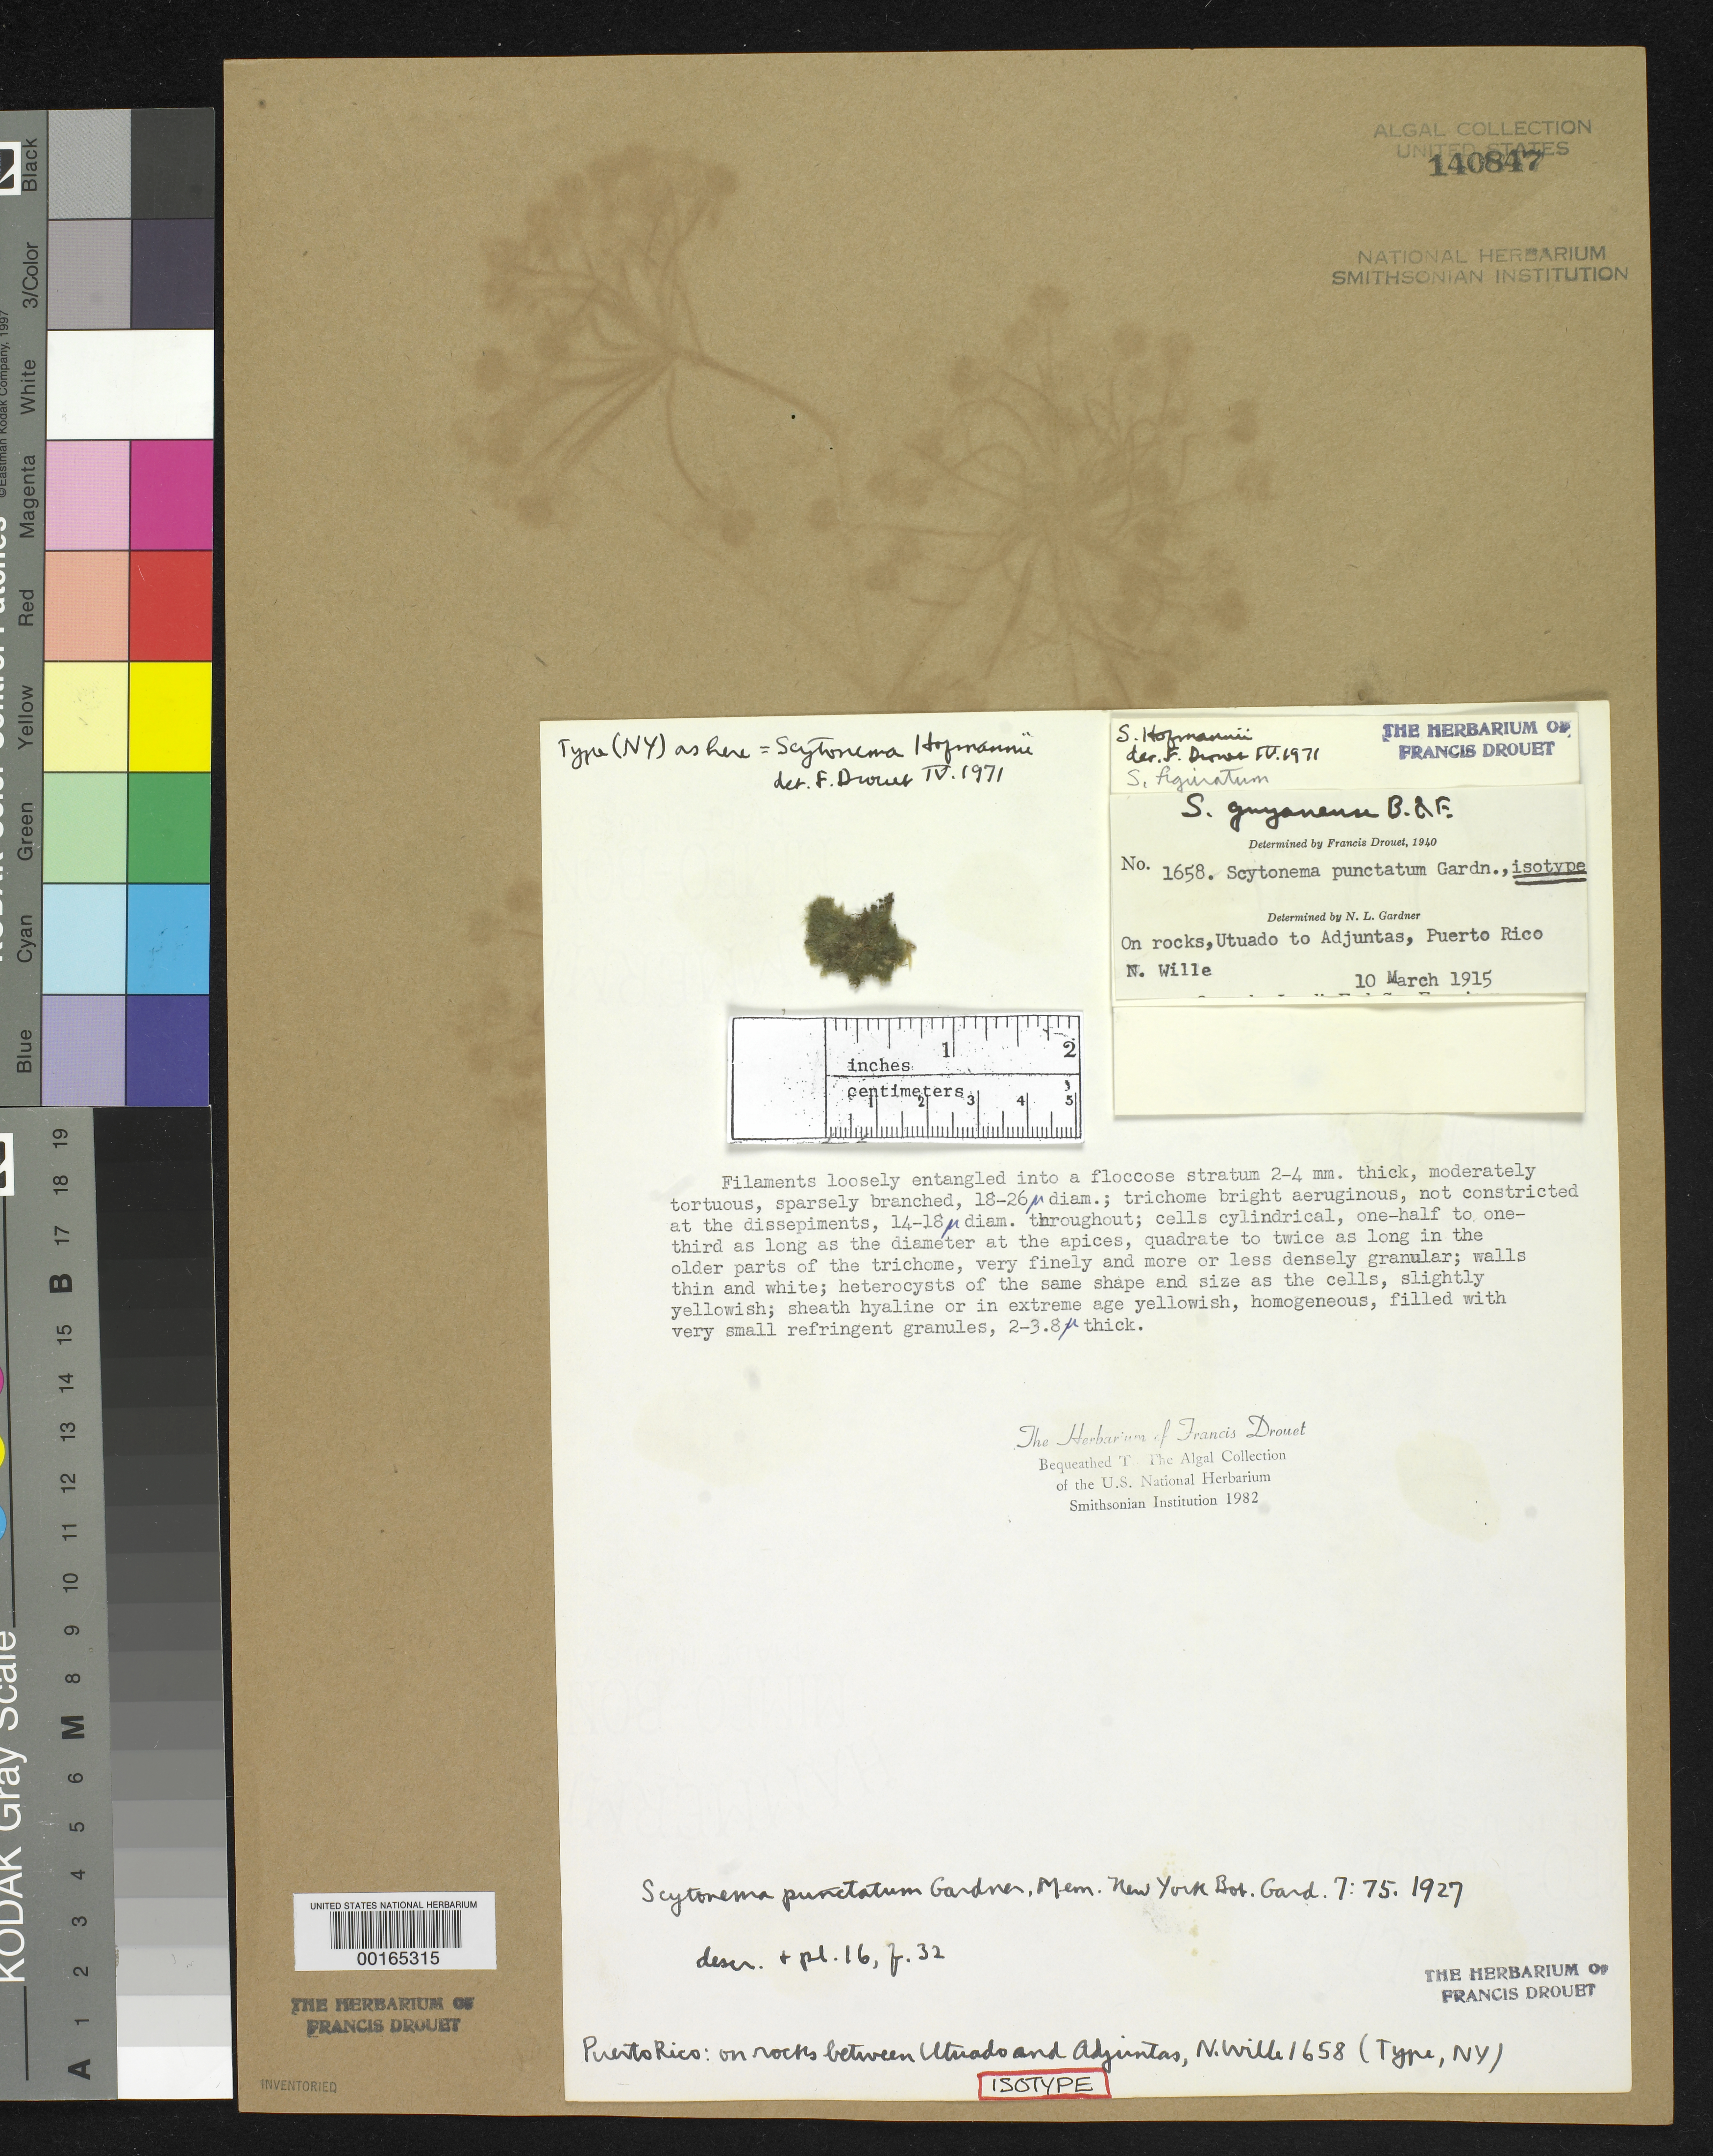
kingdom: Bacteria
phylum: Cyanobacteria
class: Cyanobacteriia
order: Cyanobacteriales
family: Scytonemataceae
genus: Scytonema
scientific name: Scytonema punctatum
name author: N.L. Gardner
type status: Isotype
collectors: N. Wille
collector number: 1658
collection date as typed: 10 Mar 1915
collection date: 1915-03-10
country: Puerto Rico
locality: Between Arecibo and Utuado.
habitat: On rocks.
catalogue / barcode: US 140847